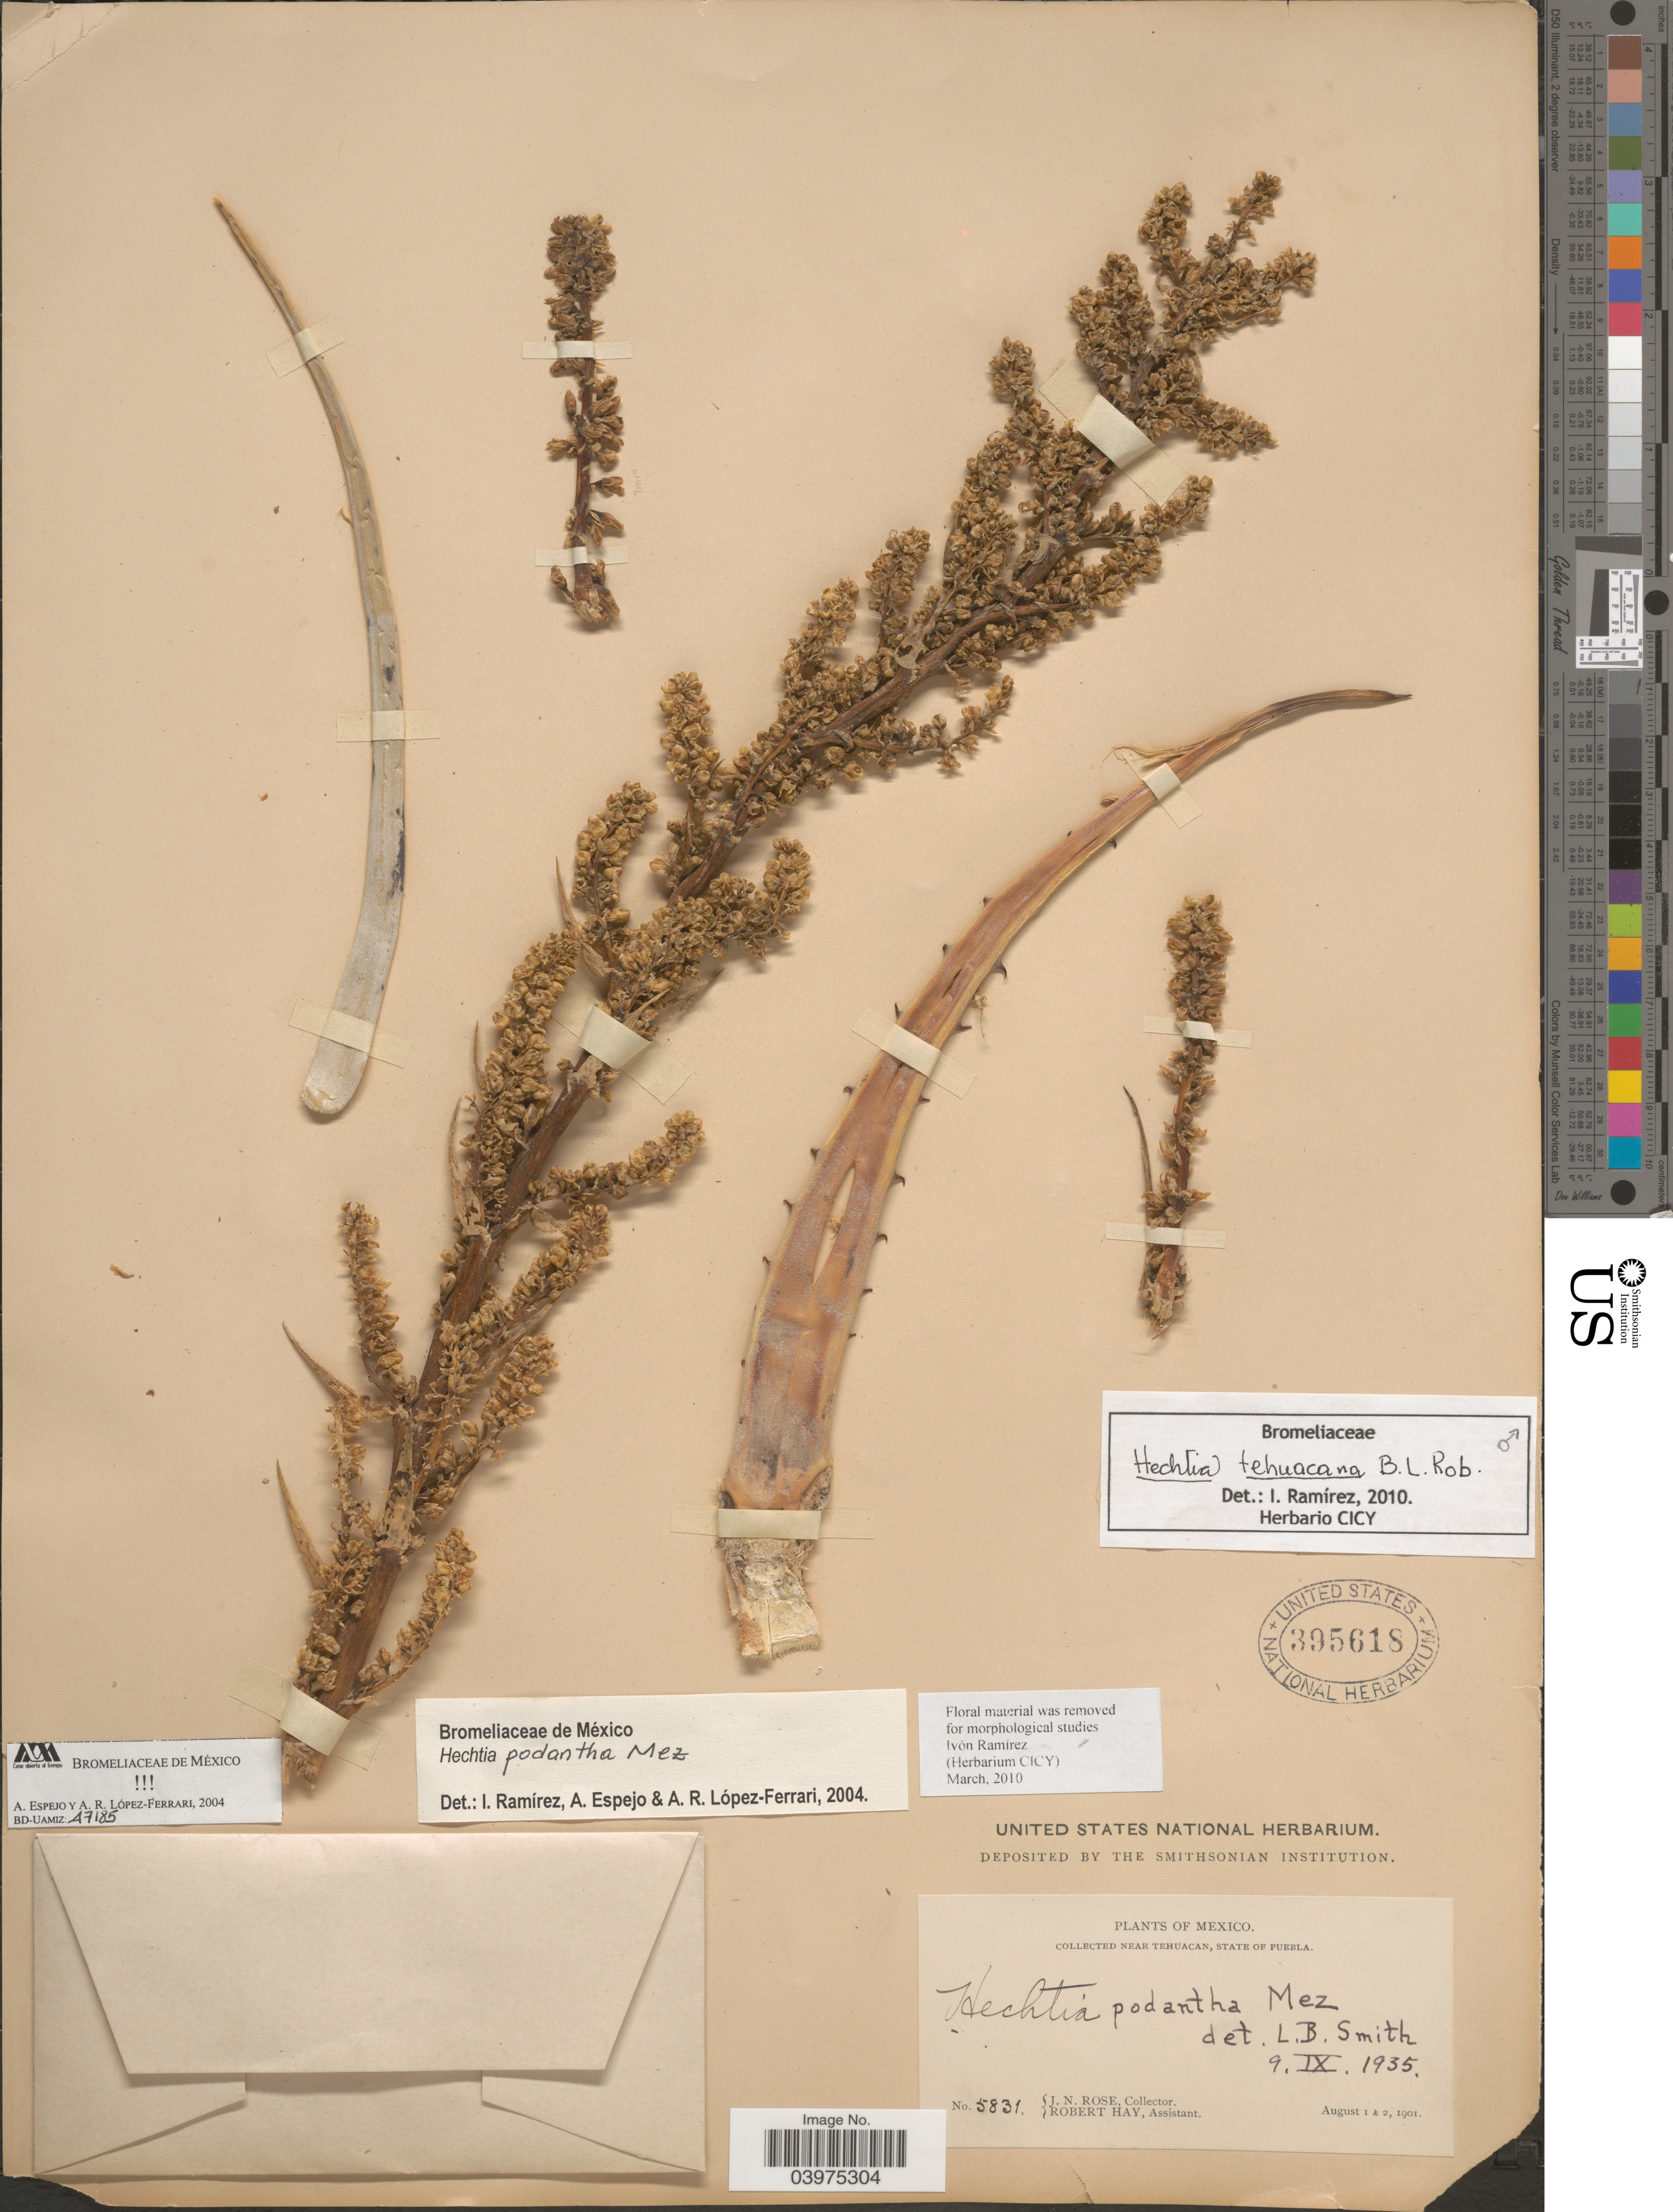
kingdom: Plantae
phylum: Tracheophyta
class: Liliopsida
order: Poales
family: Bromeliaceae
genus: Hechtia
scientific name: Hechtia tehuacana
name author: B.L. Rob.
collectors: J. N. Rose & R. H. Hay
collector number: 5831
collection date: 1901-08-01/1901-08-02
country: Mexico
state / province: Puebla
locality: Near Tehuacan.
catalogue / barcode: US 395618